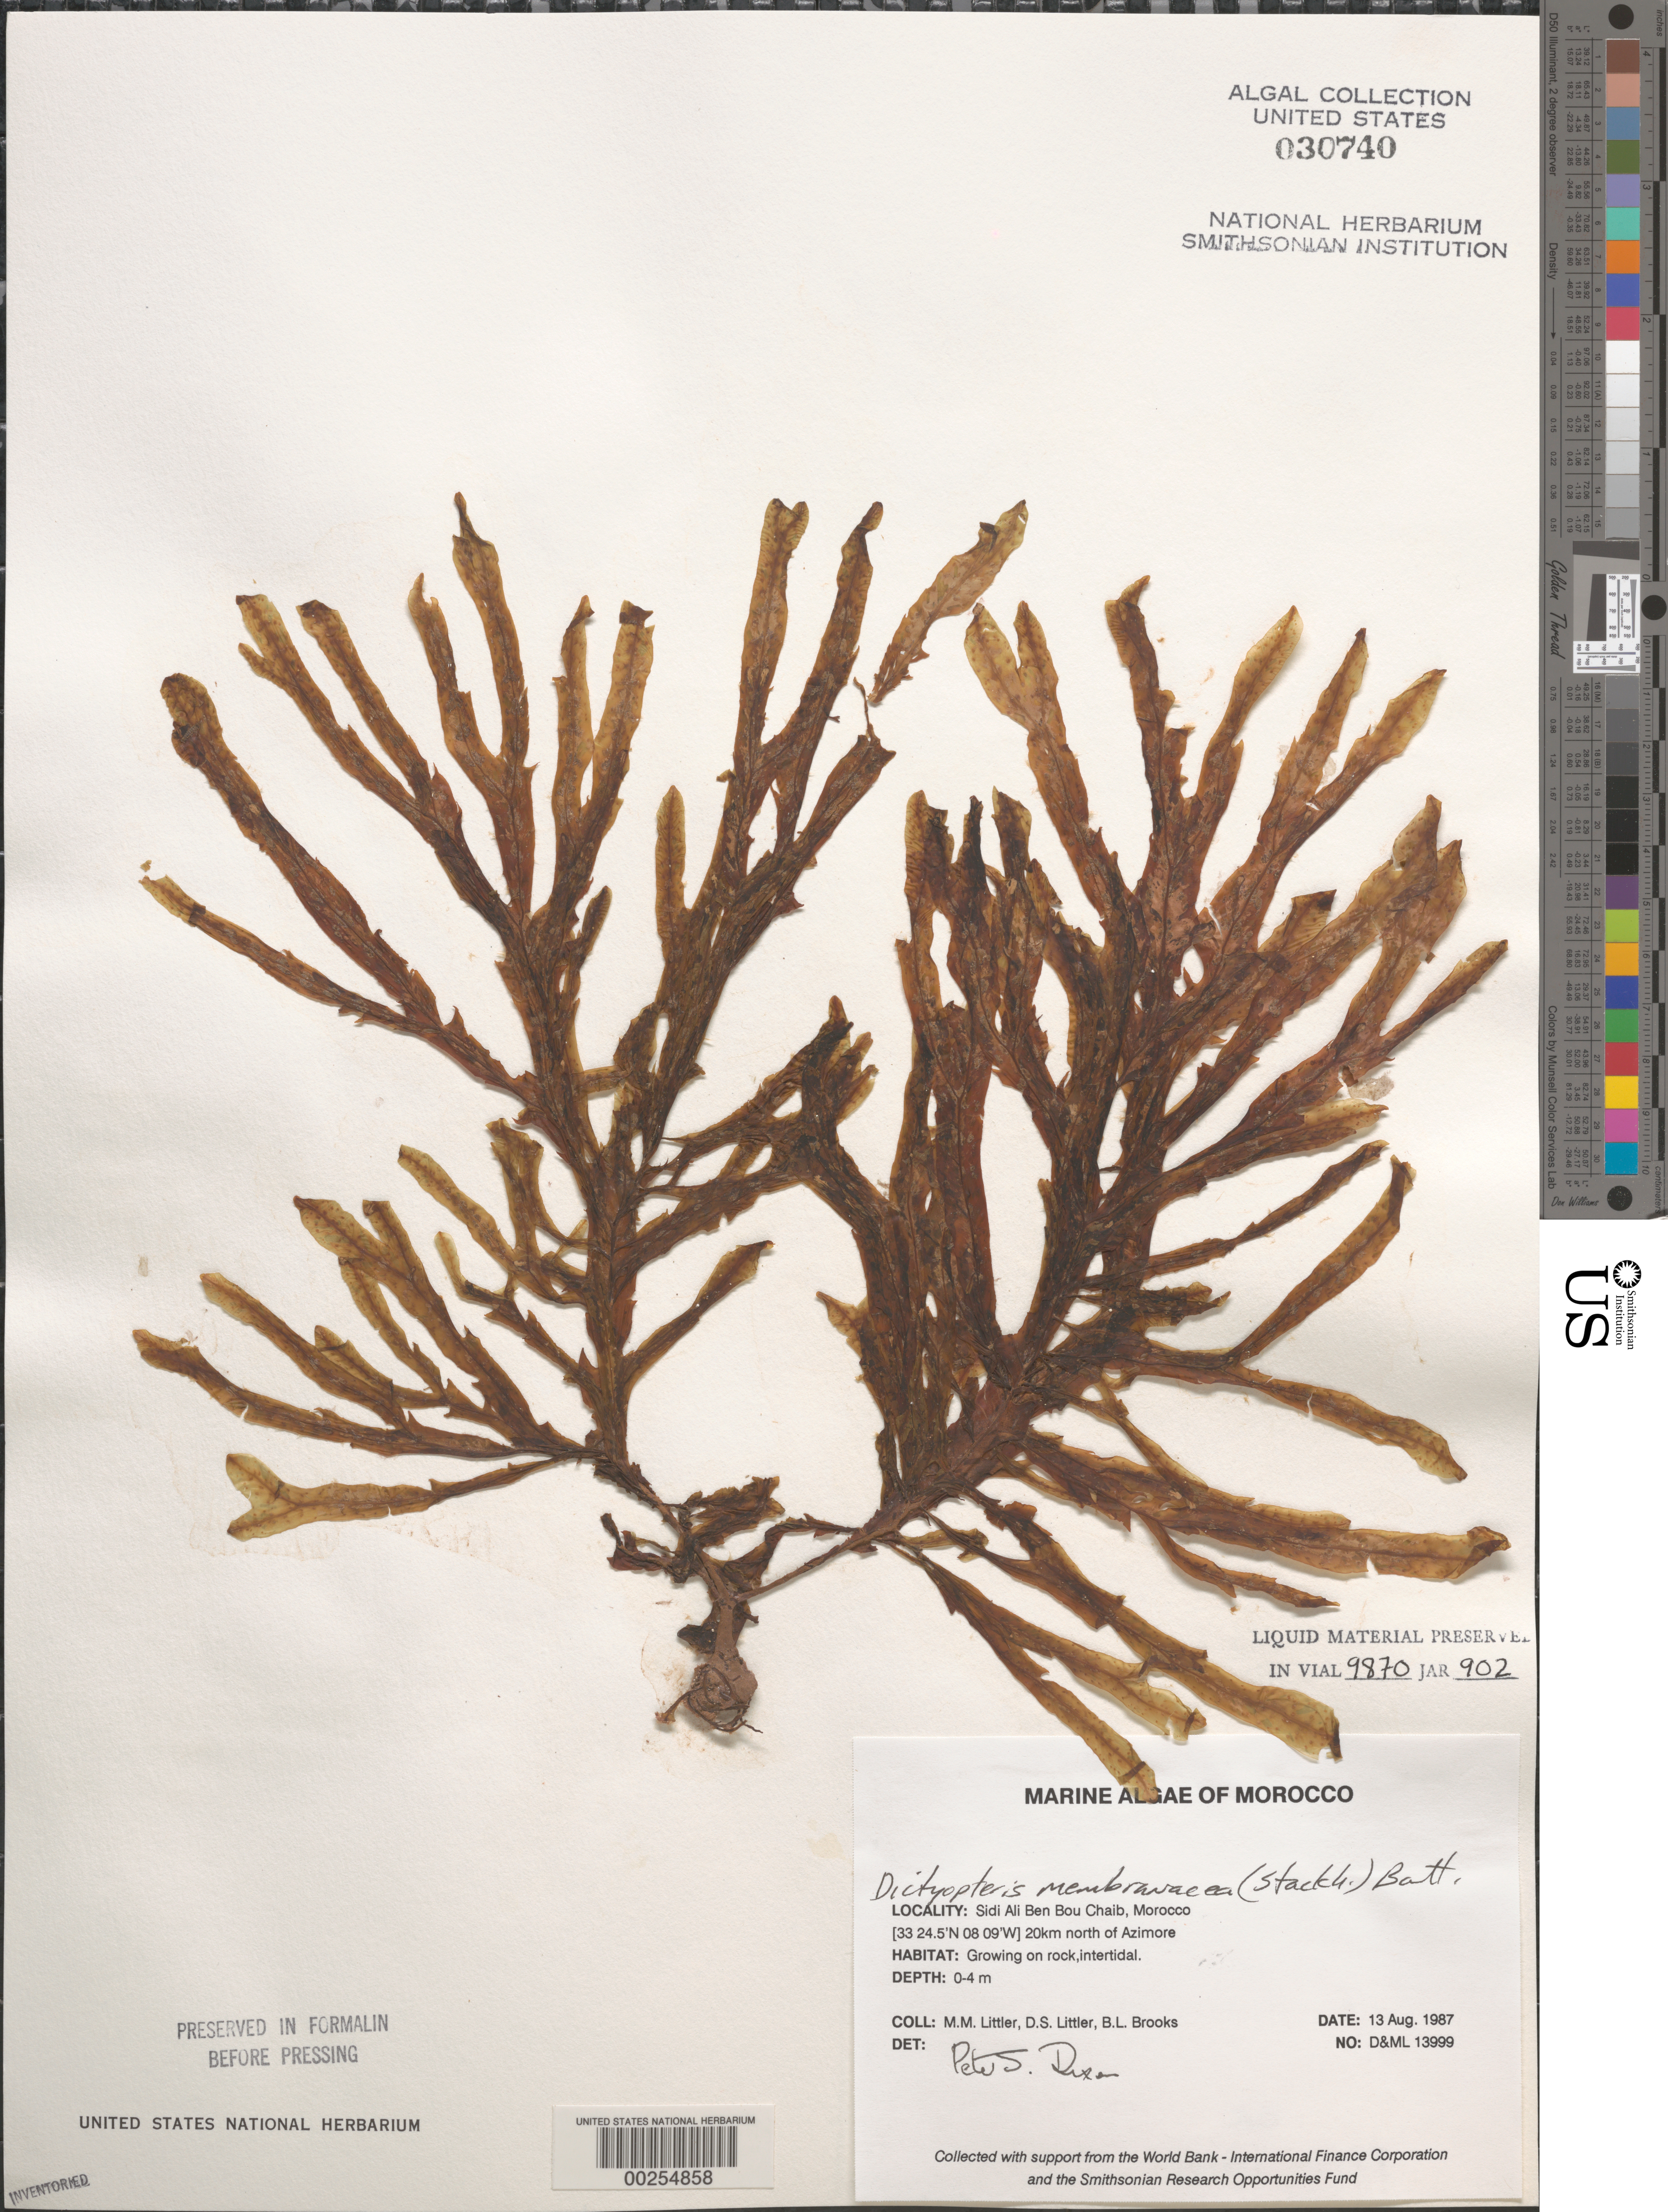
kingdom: Chromista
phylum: Ochrophyta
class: Phaeophyceae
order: Dictyotales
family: Dictyotaceae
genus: Dictyopteris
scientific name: Dictyopteris polypodioides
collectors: M. M. Littler, D. S. Littler & B. Brooks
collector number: D&ML 13999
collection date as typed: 13 Aug 1987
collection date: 1987-08-13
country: Morocco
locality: Sidi Ali Ben Bou Chaib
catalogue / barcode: US 30740